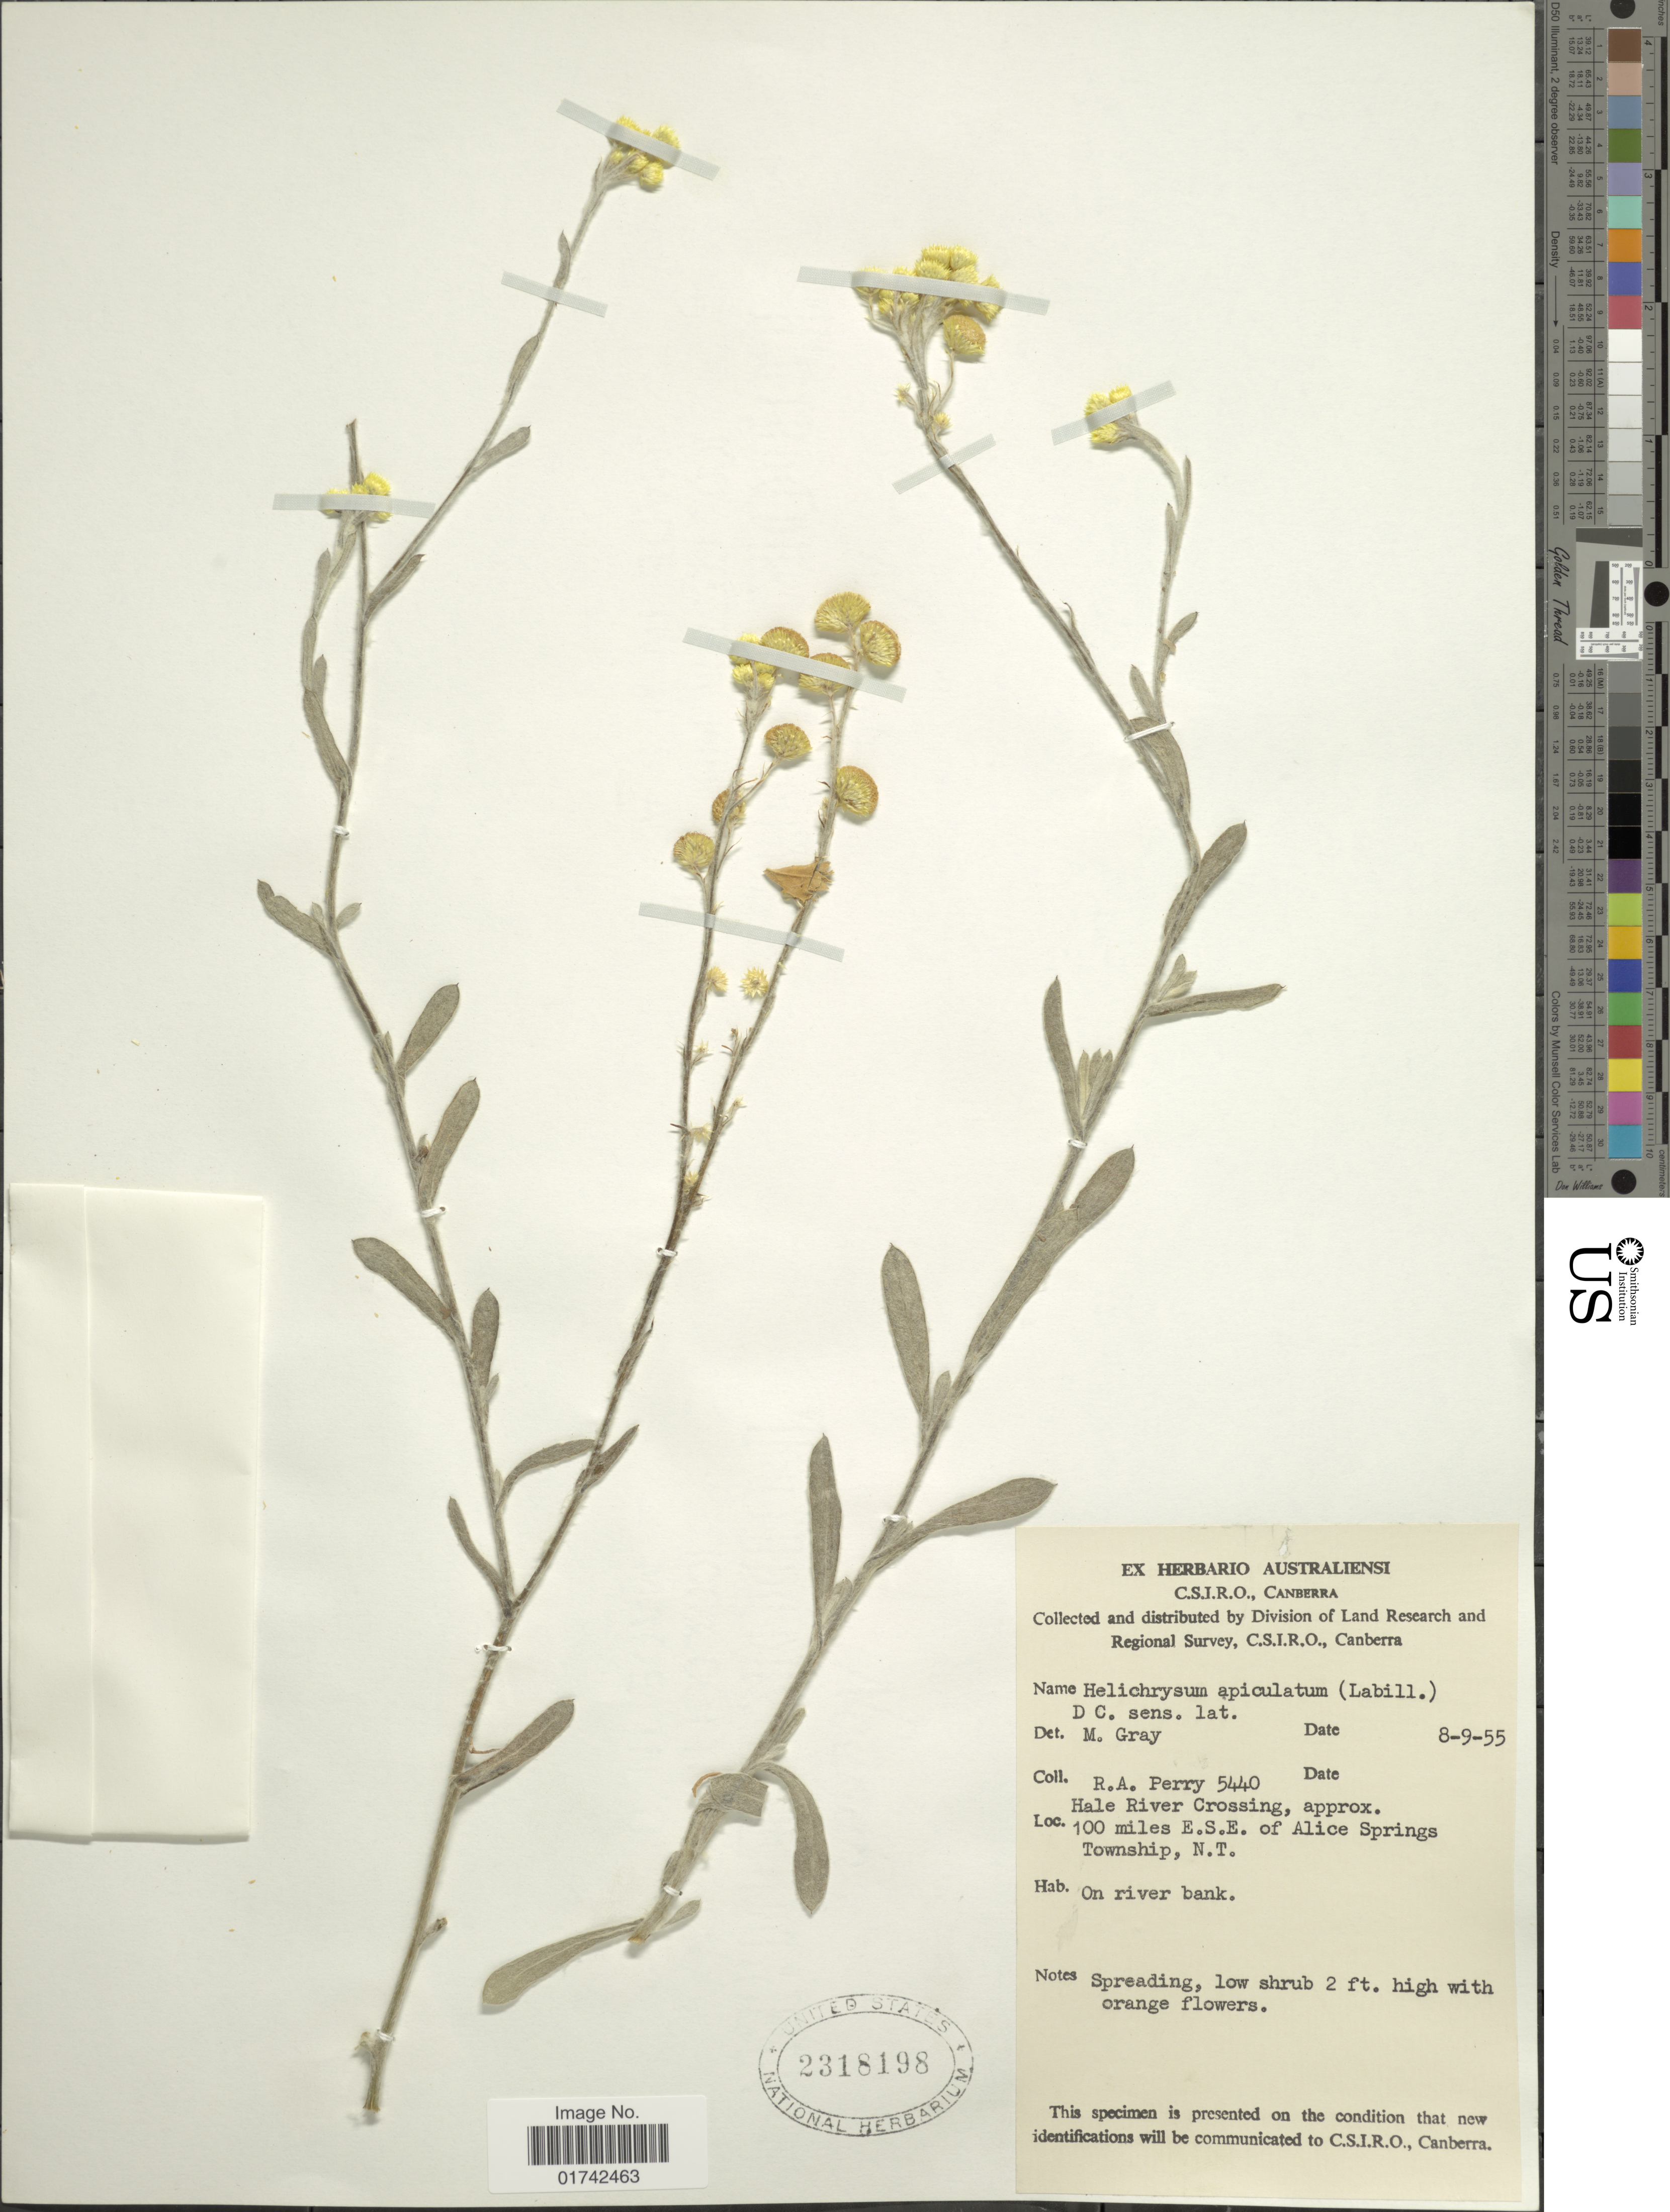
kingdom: Plantae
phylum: Tracheophyta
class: Magnoliopsida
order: Asterales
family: Asteraceae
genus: Helichrysum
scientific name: Helichrysum apiculatum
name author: (Labill.) D. Don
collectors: Perry, R. A.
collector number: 5440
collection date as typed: Transcribed d/m/y: 8/9/55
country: Australia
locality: Hale River Crossing, approx. 100 miles E.S.E. of Alice Springs Township, N. T.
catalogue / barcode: US 2318198